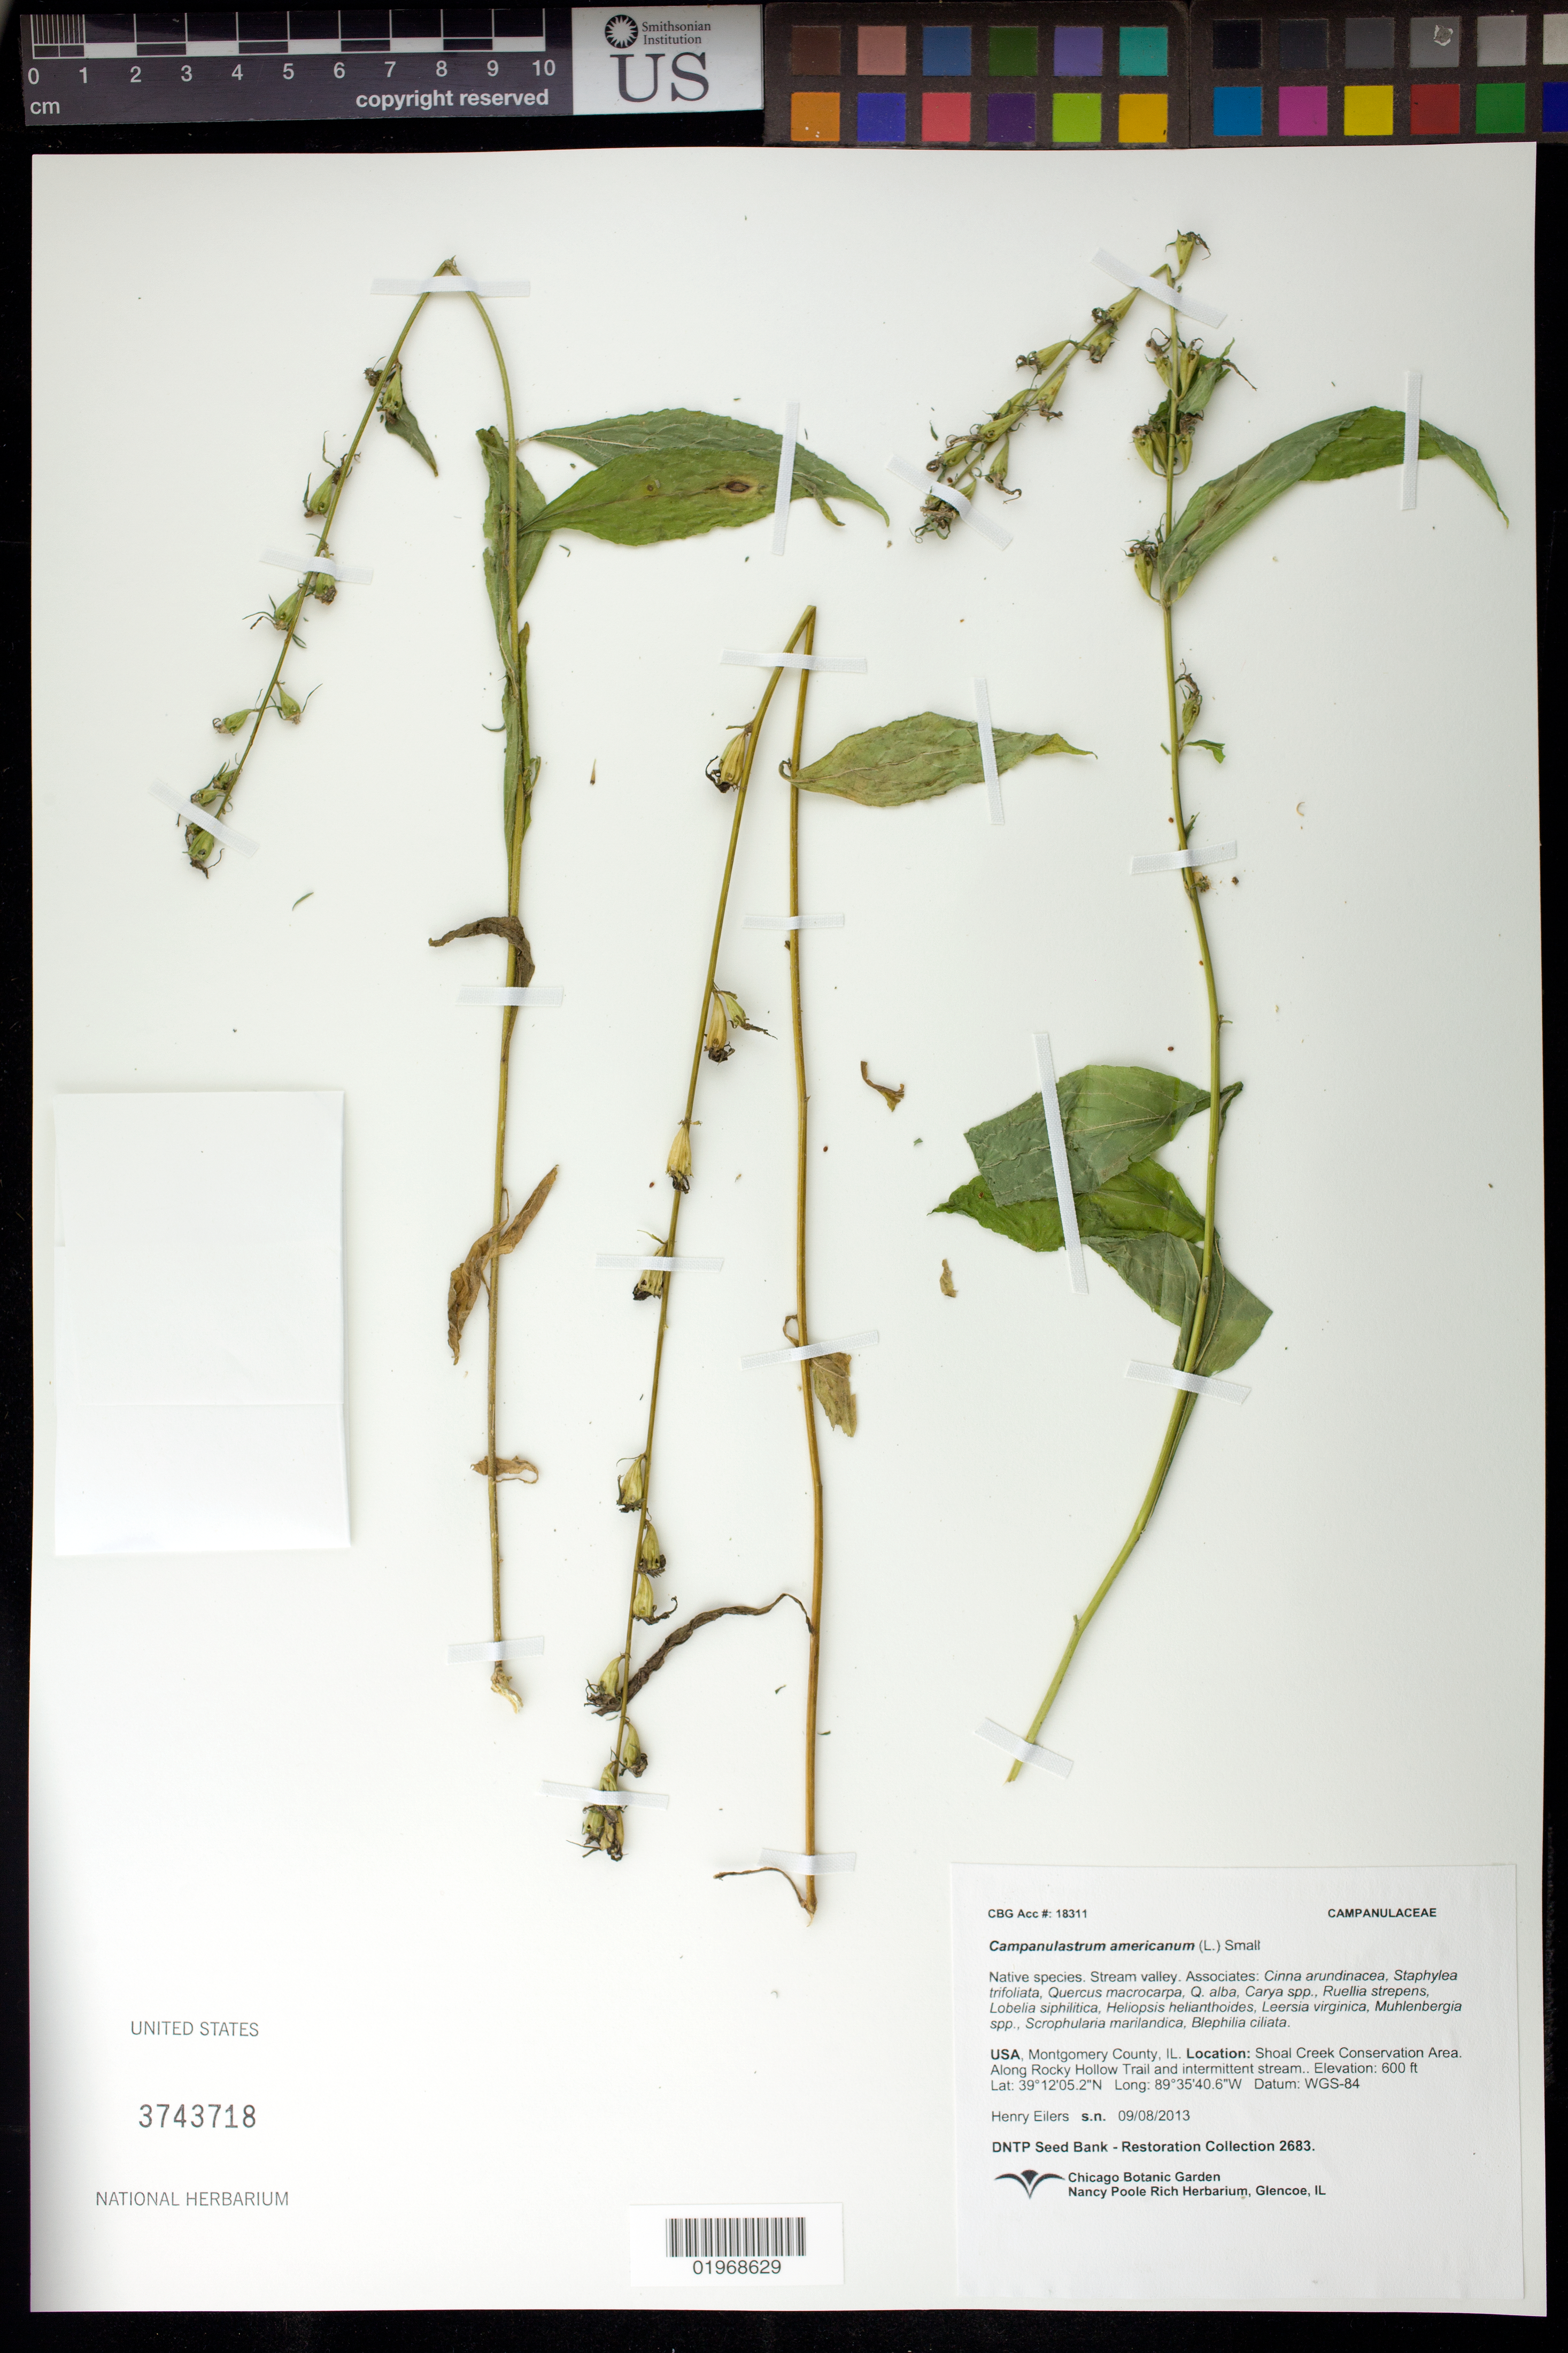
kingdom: Plantae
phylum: Tracheophyta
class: Magnoliopsida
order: Asterales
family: Campanulaceae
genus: Campanulastrum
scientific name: Campanulastrum americanum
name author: (L.) Small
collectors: H. Eilers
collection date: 2013-09-08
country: United States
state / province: Illinois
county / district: Montgomery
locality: Shoal Creek Conservation Area. Along Rocky Hollow Trail and intermittent stream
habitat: Stream valley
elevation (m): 183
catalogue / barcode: US 3743718